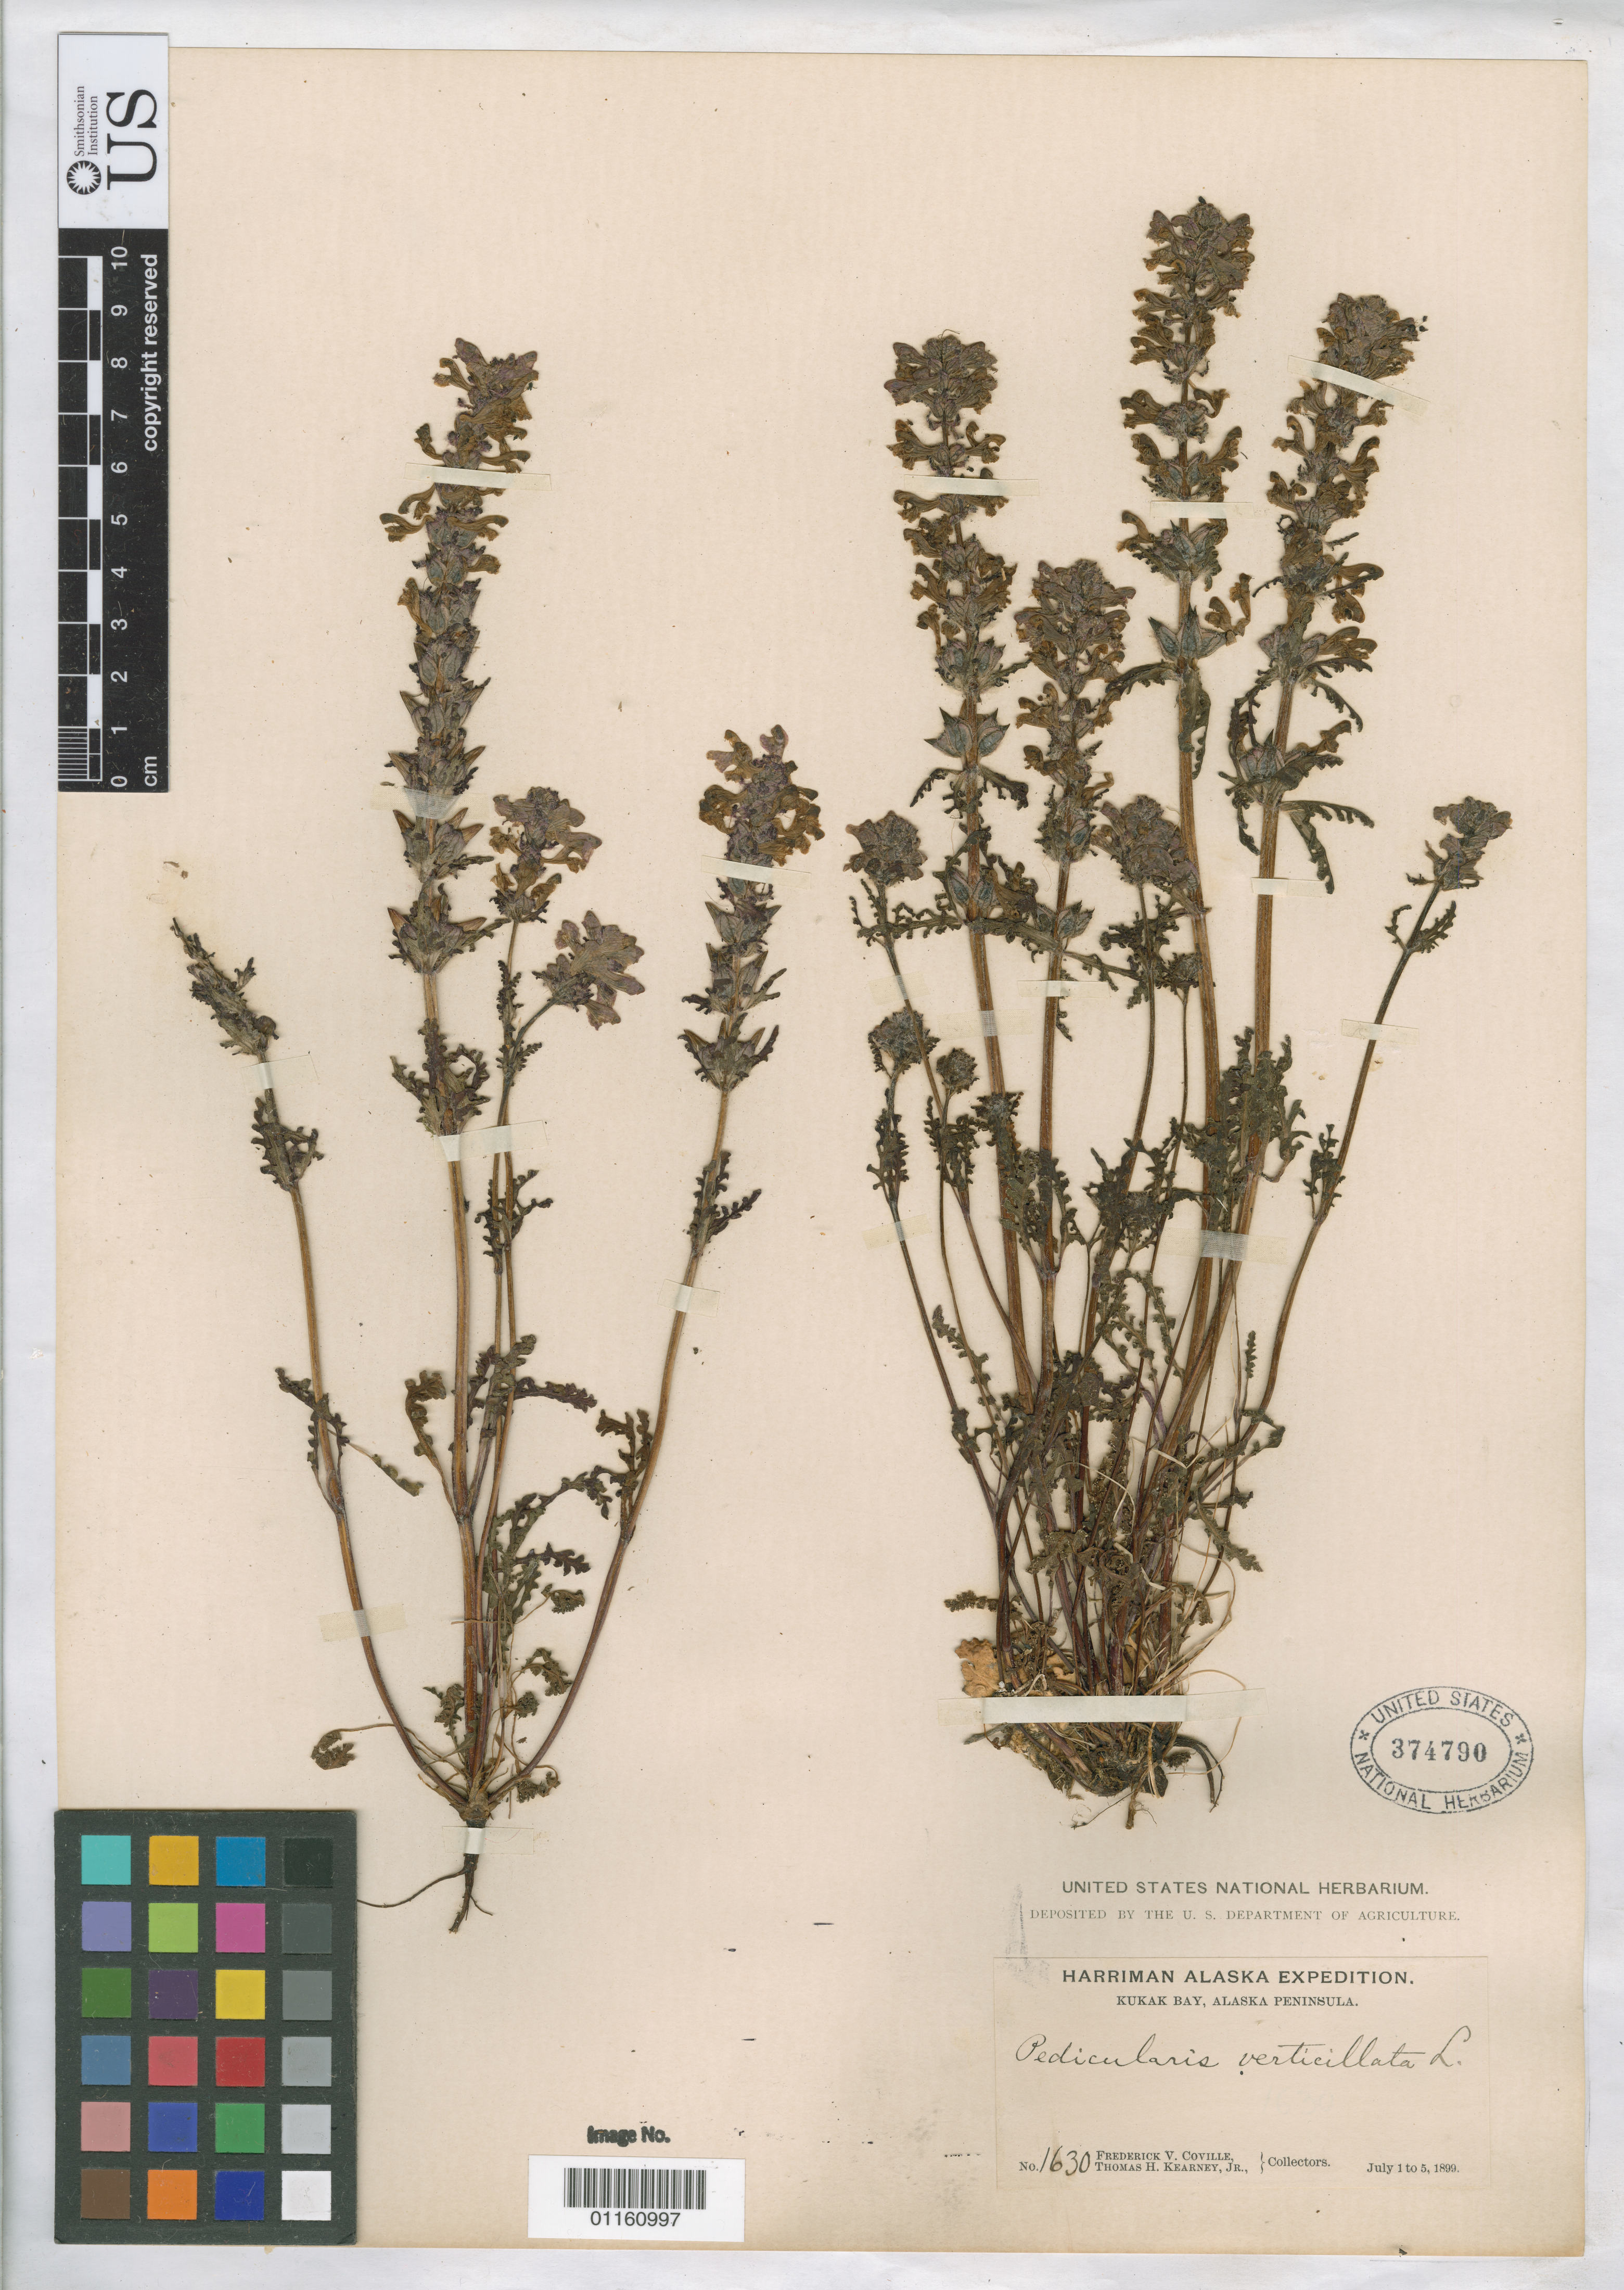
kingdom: Plantae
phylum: Tracheophyta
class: Magnoliopsida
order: Lamiales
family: Orobanchaceae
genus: Pedicularis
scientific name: Pedicularis verticillata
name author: L.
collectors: F. V. Coville & F. Funston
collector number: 1630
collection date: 1899-07-01/1899-07-05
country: United States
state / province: Alaska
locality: Kukak Bay, Alaska Peninsula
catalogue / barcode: US 374790